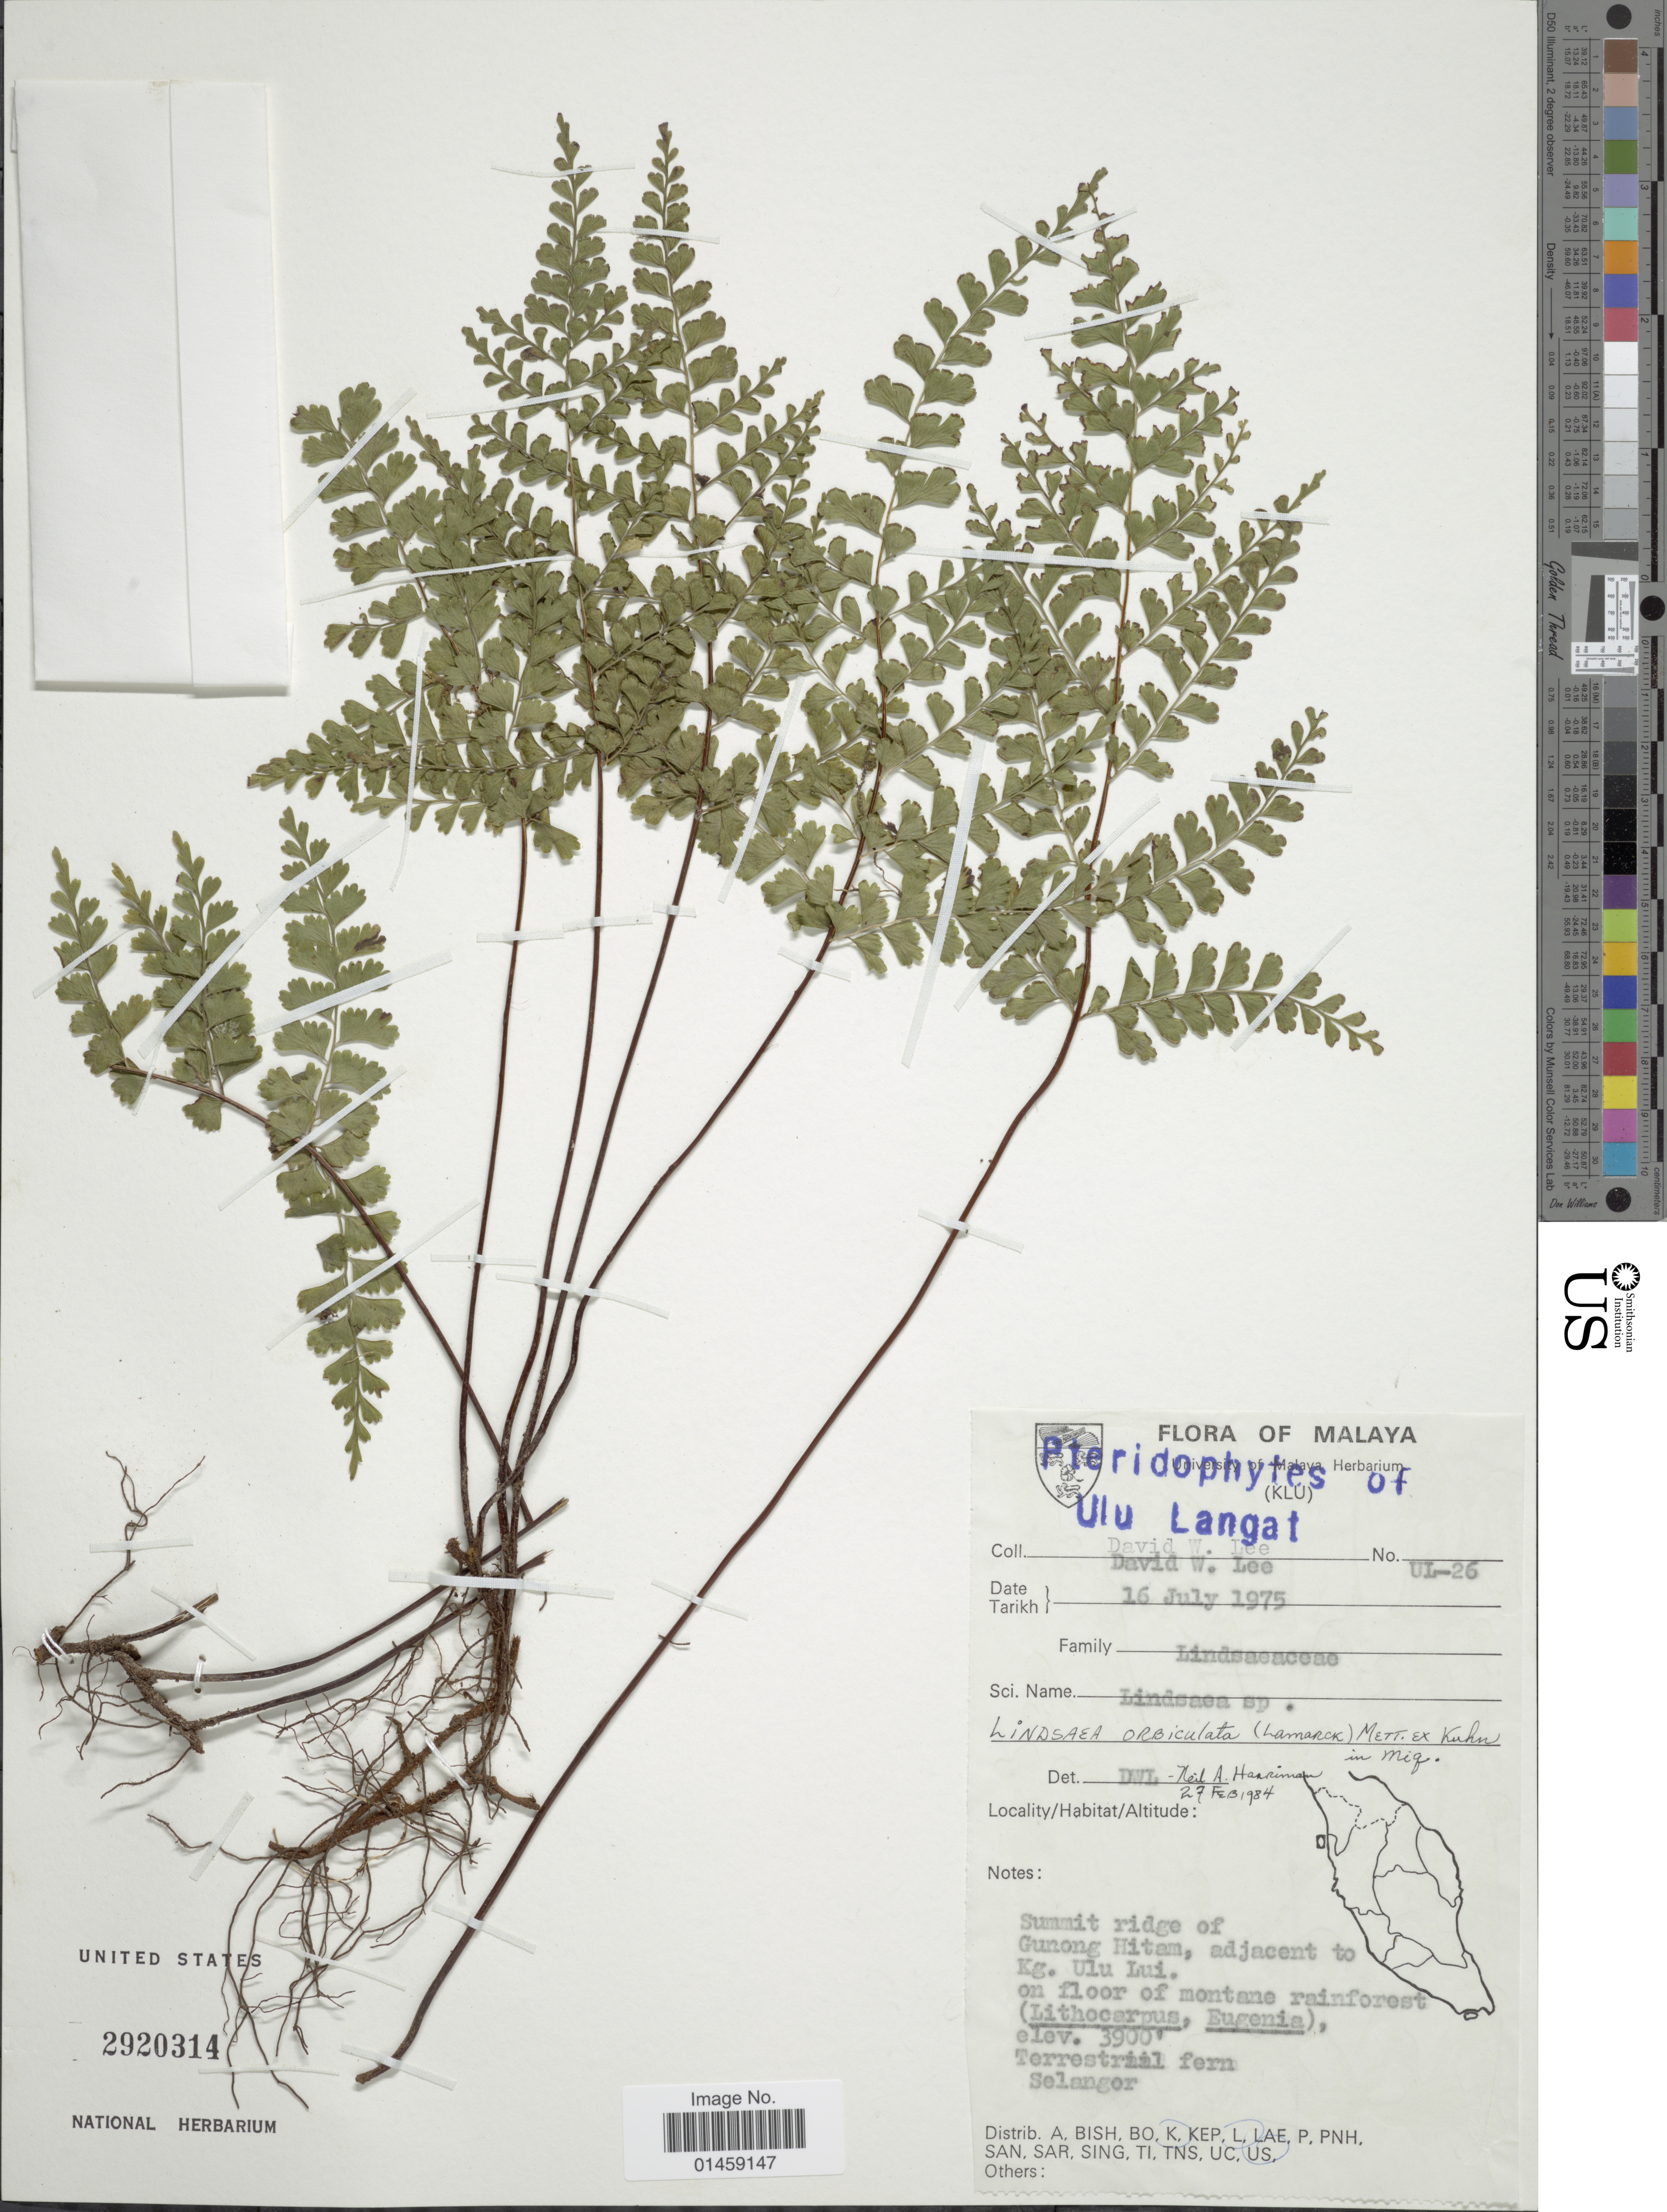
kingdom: Plantae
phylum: Tracheophyta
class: Polypodiopsida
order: Polypodiales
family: Lindsaeaceae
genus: Lindsaea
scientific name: Lindsaea orbiculata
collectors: D. Lee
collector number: UL-26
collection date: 1975-07-16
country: Malaysia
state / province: Selangor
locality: Malaya. Summit ridge of Gunong Hitam, adjacent to Kg. Ulu Lui. Selangor.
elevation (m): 1189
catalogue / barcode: US 2920314